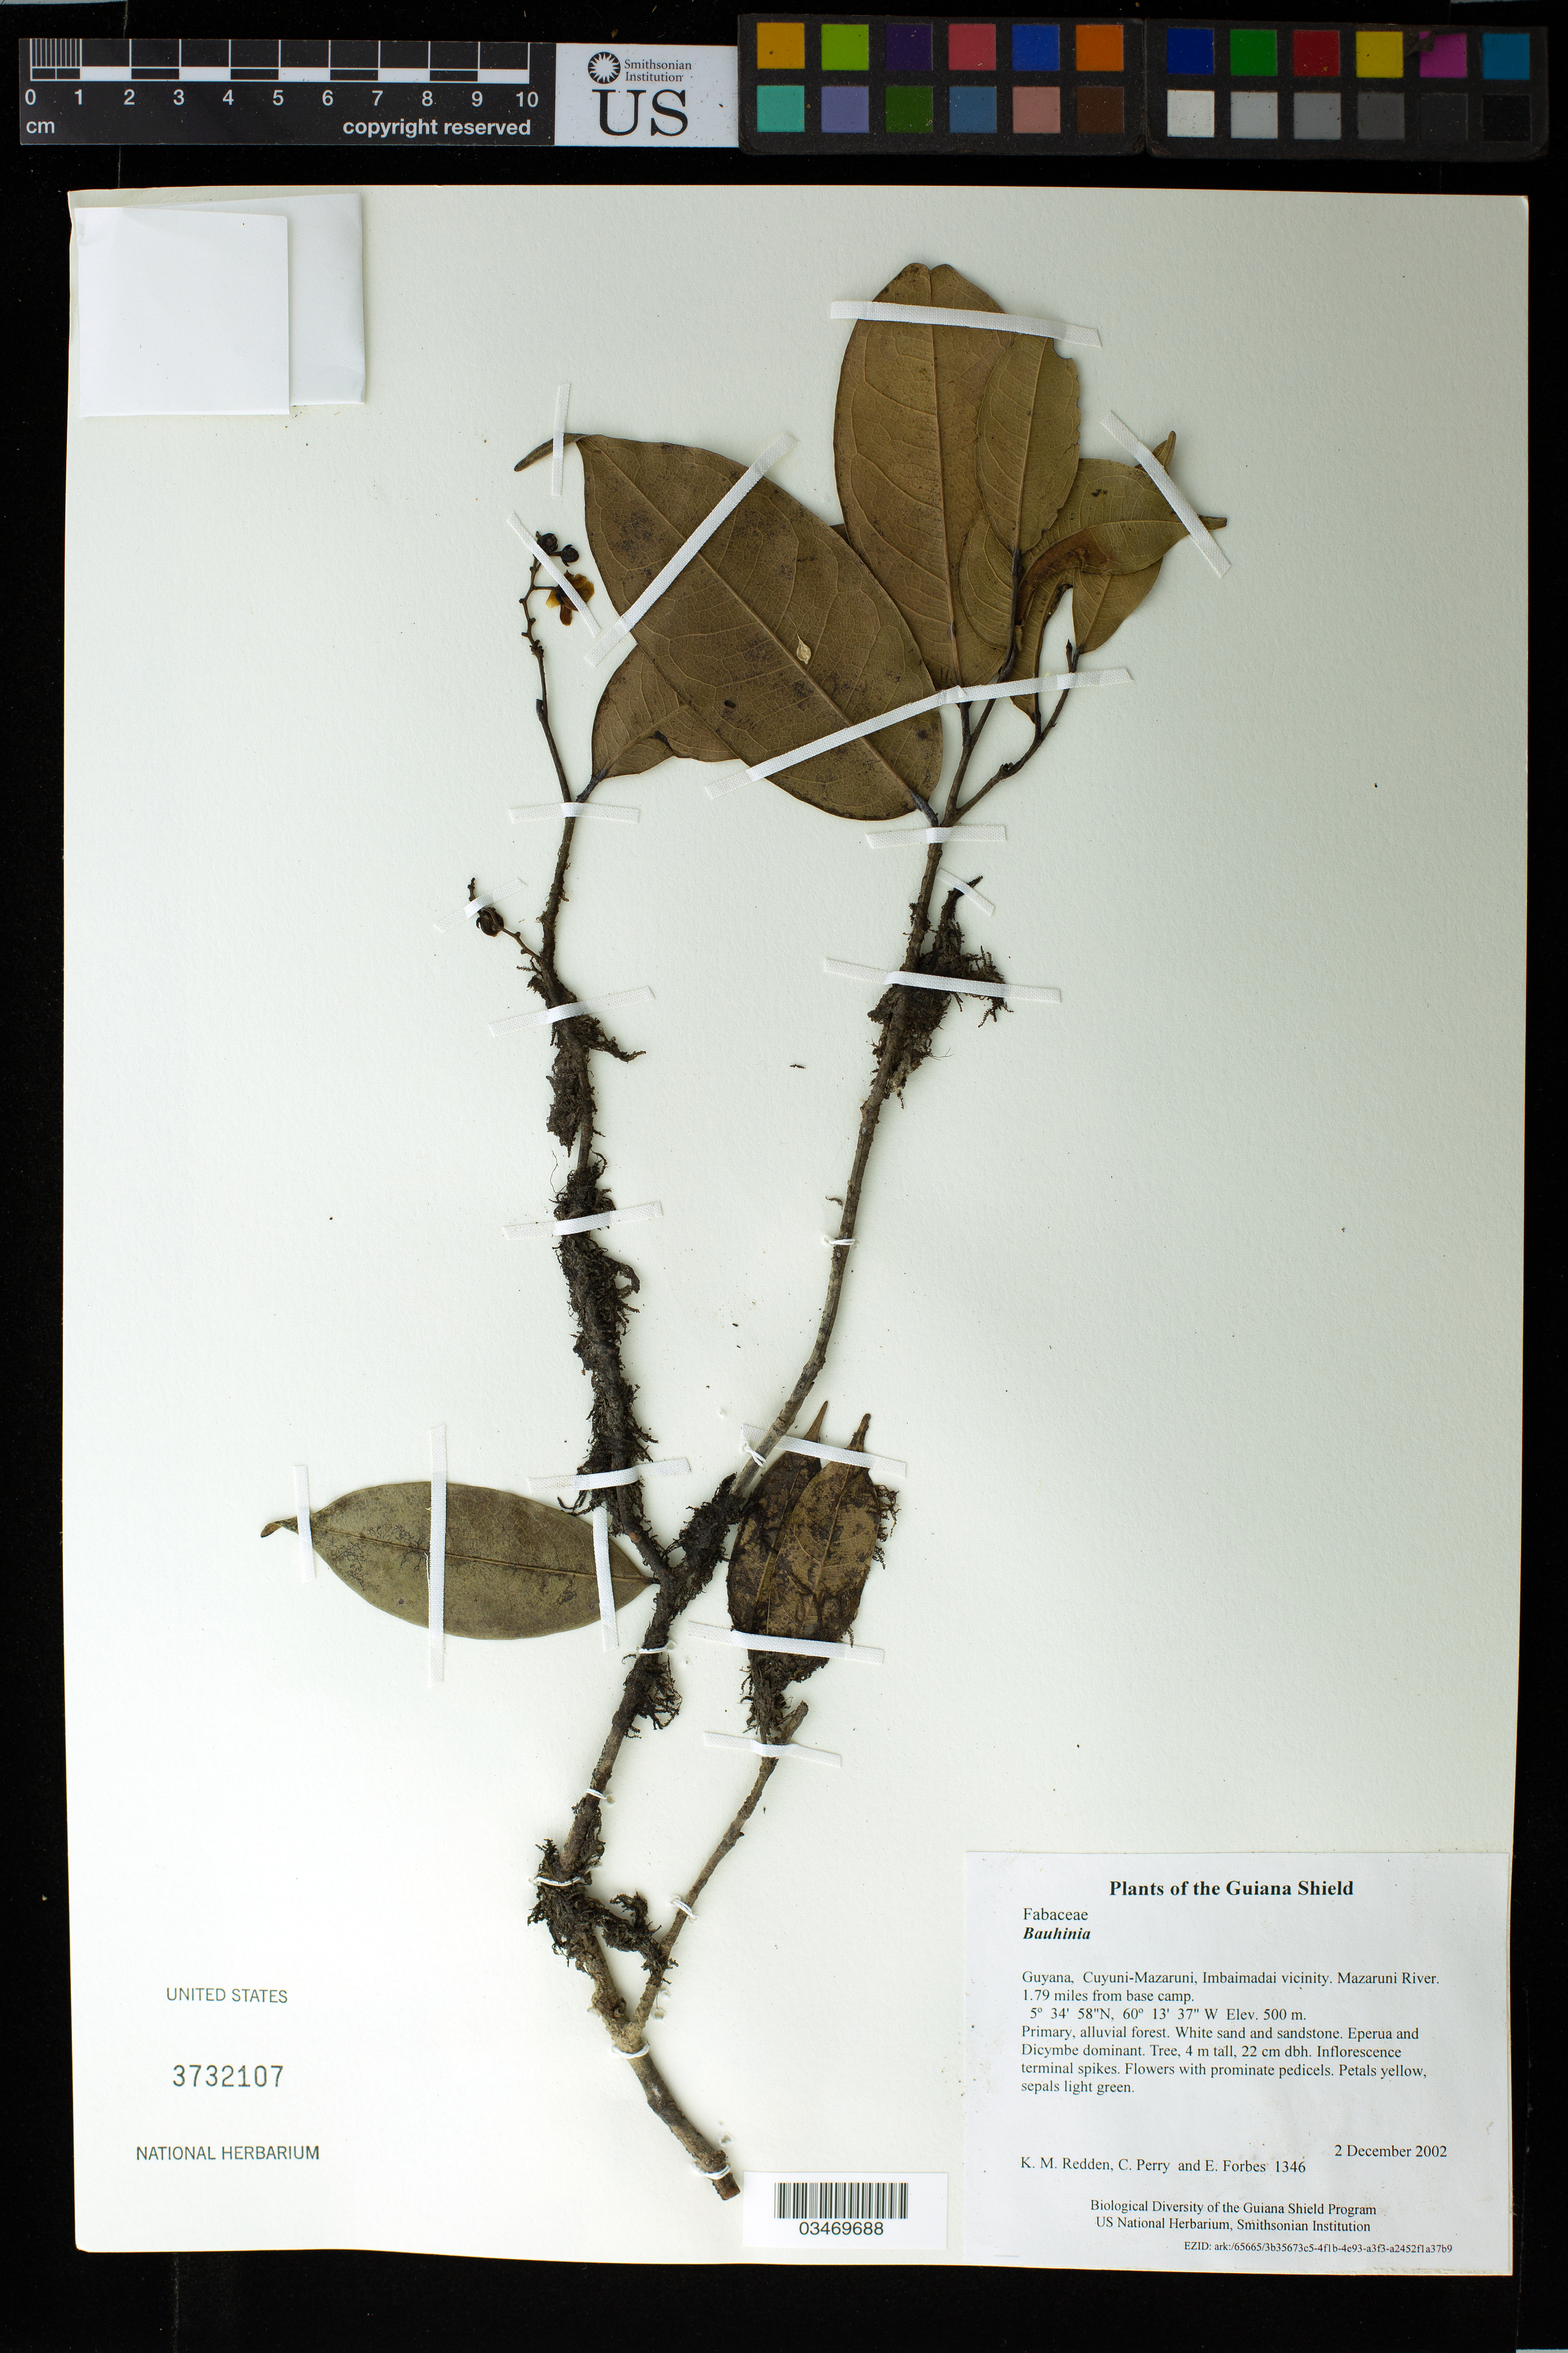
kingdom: Plantae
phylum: Tracheophyta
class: Magnoliopsida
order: Fabales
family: Fabaceae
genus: Bauhinia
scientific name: Bauhinia sp.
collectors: K. M. Redden, C. Perry & E. Forbes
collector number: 1346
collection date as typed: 2 December 2002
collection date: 2002-12-02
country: Guyana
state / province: Cuyuni-Mazaruni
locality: Imbaimadai vicinity. Mazaruni River. 1.79 miles from base camp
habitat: Primary, alluvial forest. White sand and sandstone. Eperua and Dicymbe dominant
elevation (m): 500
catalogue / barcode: US 3732107